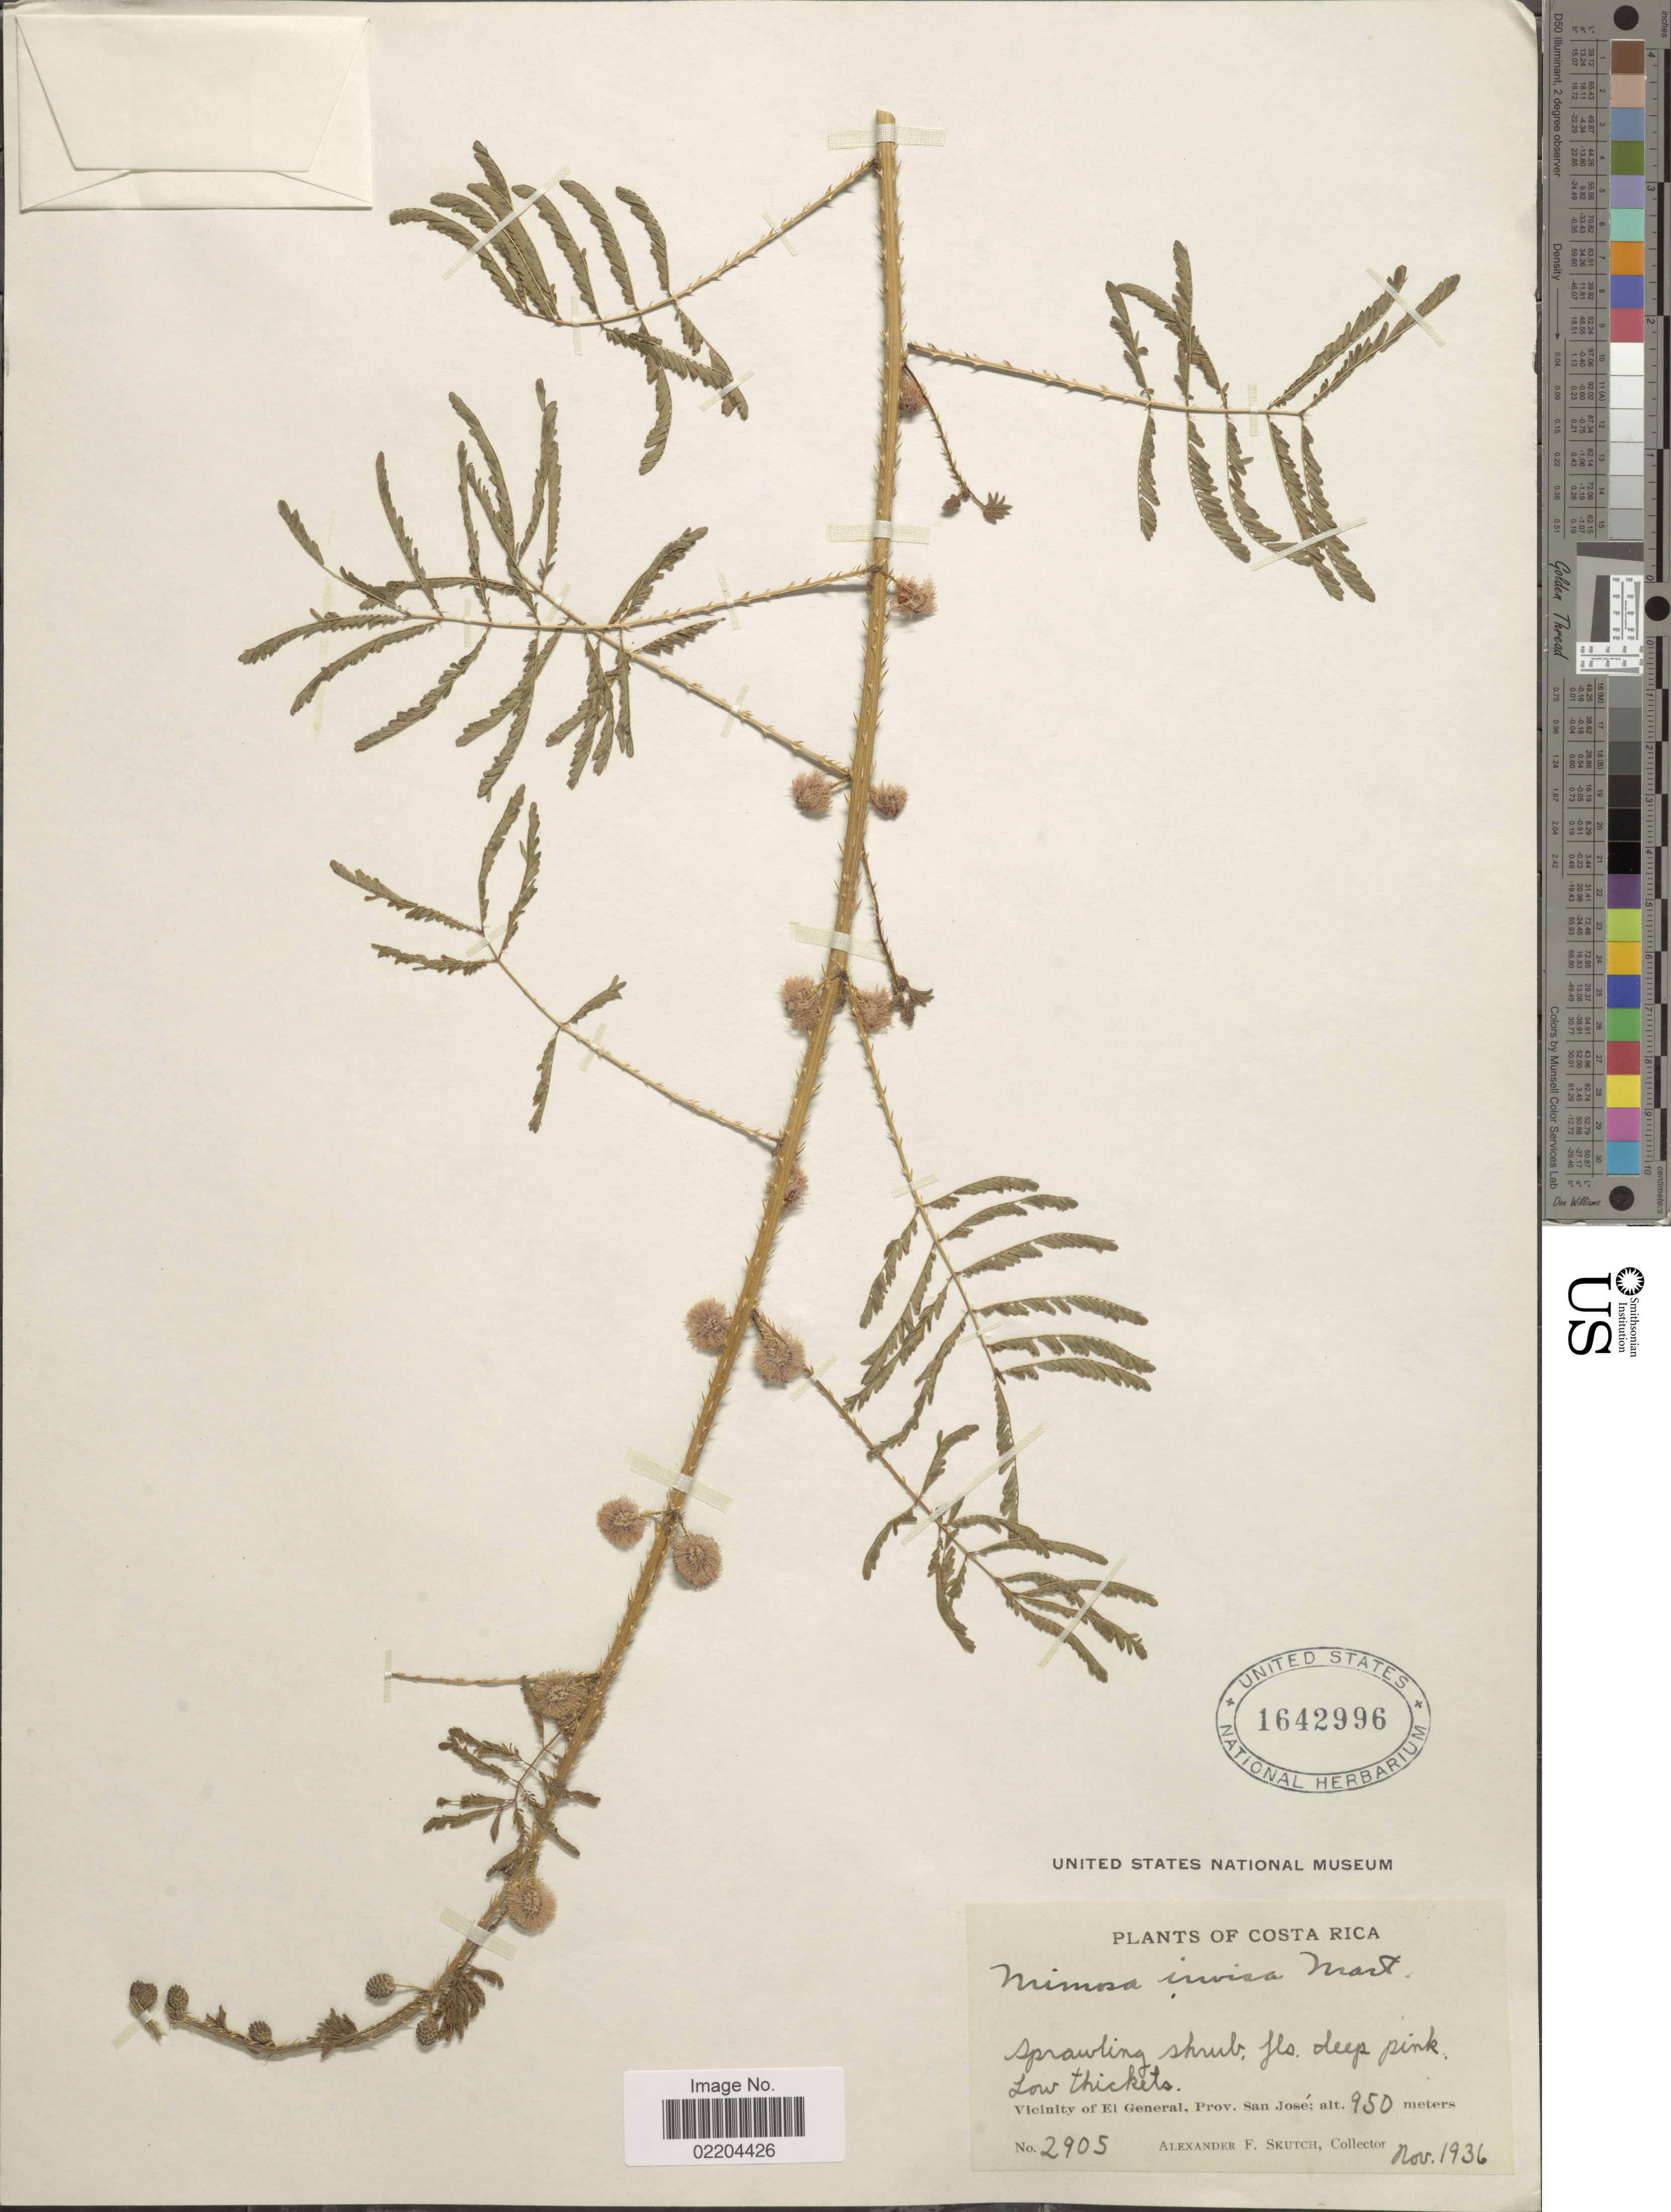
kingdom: Plantae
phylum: Tracheophyta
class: Magnoliopsida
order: Fabales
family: Fabaceae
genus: Mimosa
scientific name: Mimosa invisa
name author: Mart. ex Colla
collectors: A. F. Skutch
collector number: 2905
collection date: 1936-11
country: Costa Rica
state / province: San José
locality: Vicinity of El General, Prov. San Jose.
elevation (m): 950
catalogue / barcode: US 1642996